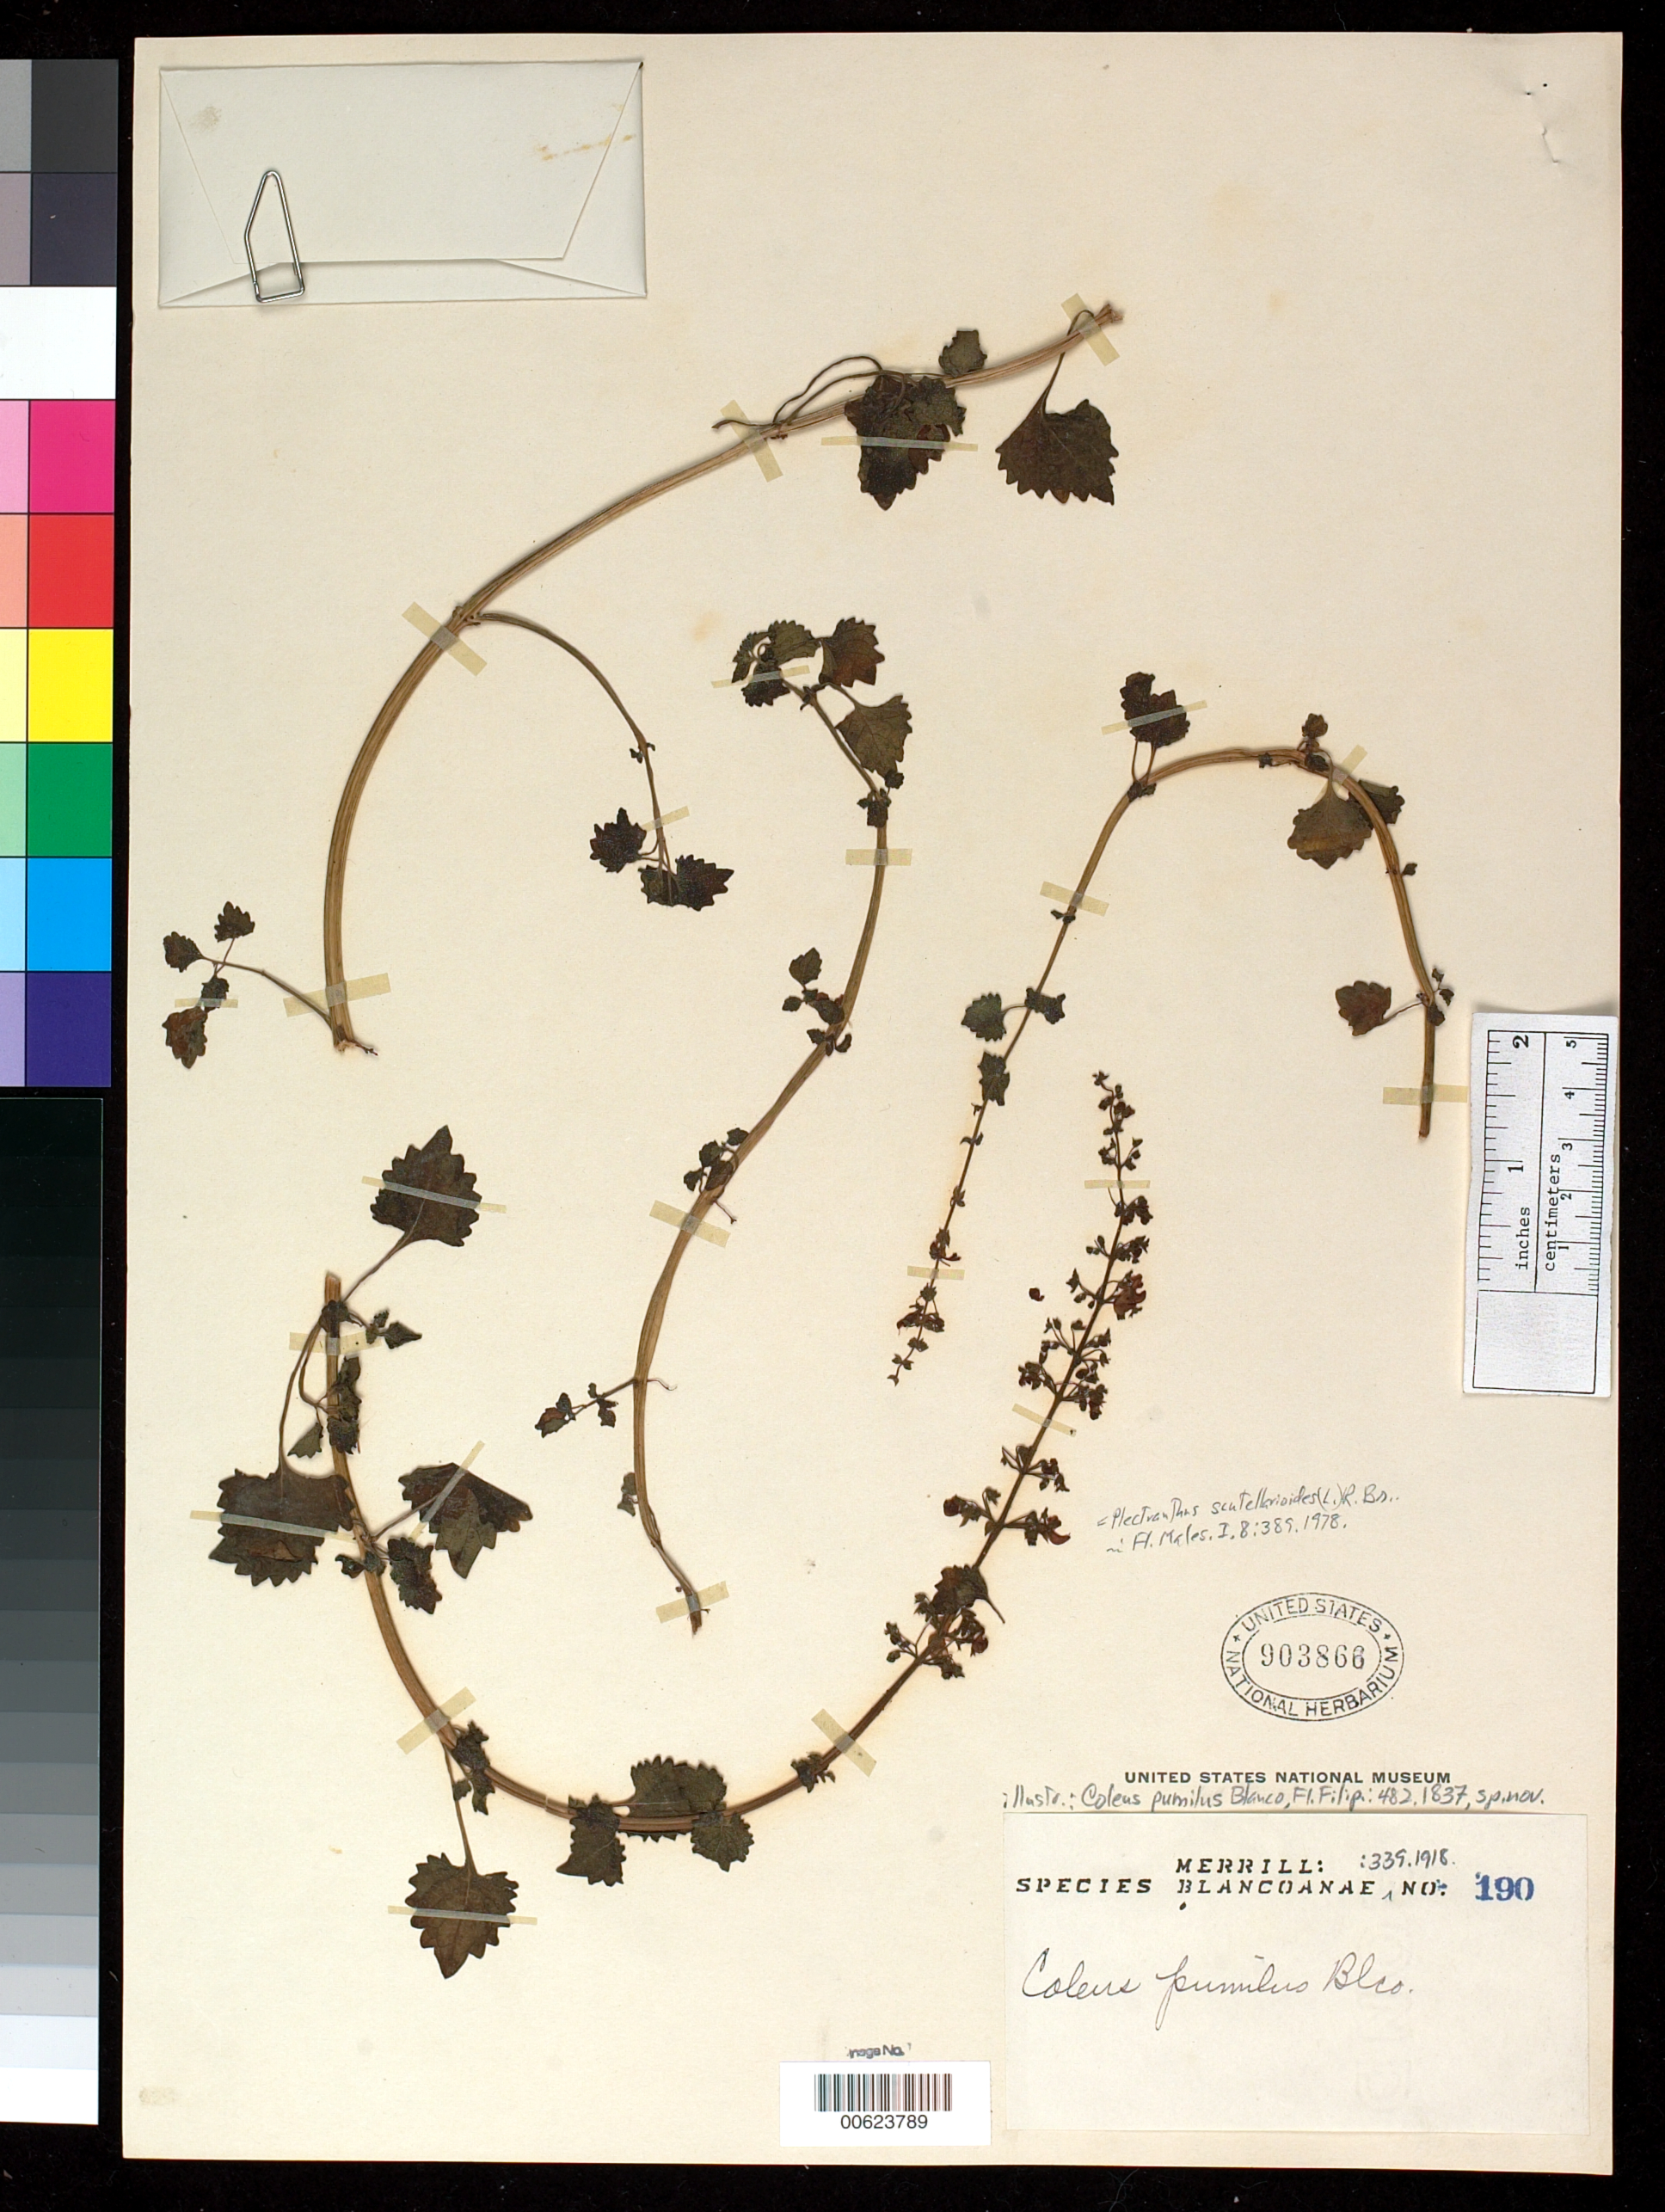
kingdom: Plantae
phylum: Tracheophyta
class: Magnoliopsida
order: Lamiales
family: Lamiaceae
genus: Coleus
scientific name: Coleus pumilus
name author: Blanco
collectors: E. D. Merrill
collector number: Sp. Blancoan. 0190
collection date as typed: Oct 1914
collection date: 1914-10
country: Philippines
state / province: National Capital Region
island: Luzon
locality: Barrio of pineda, pasig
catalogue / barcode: US 903866